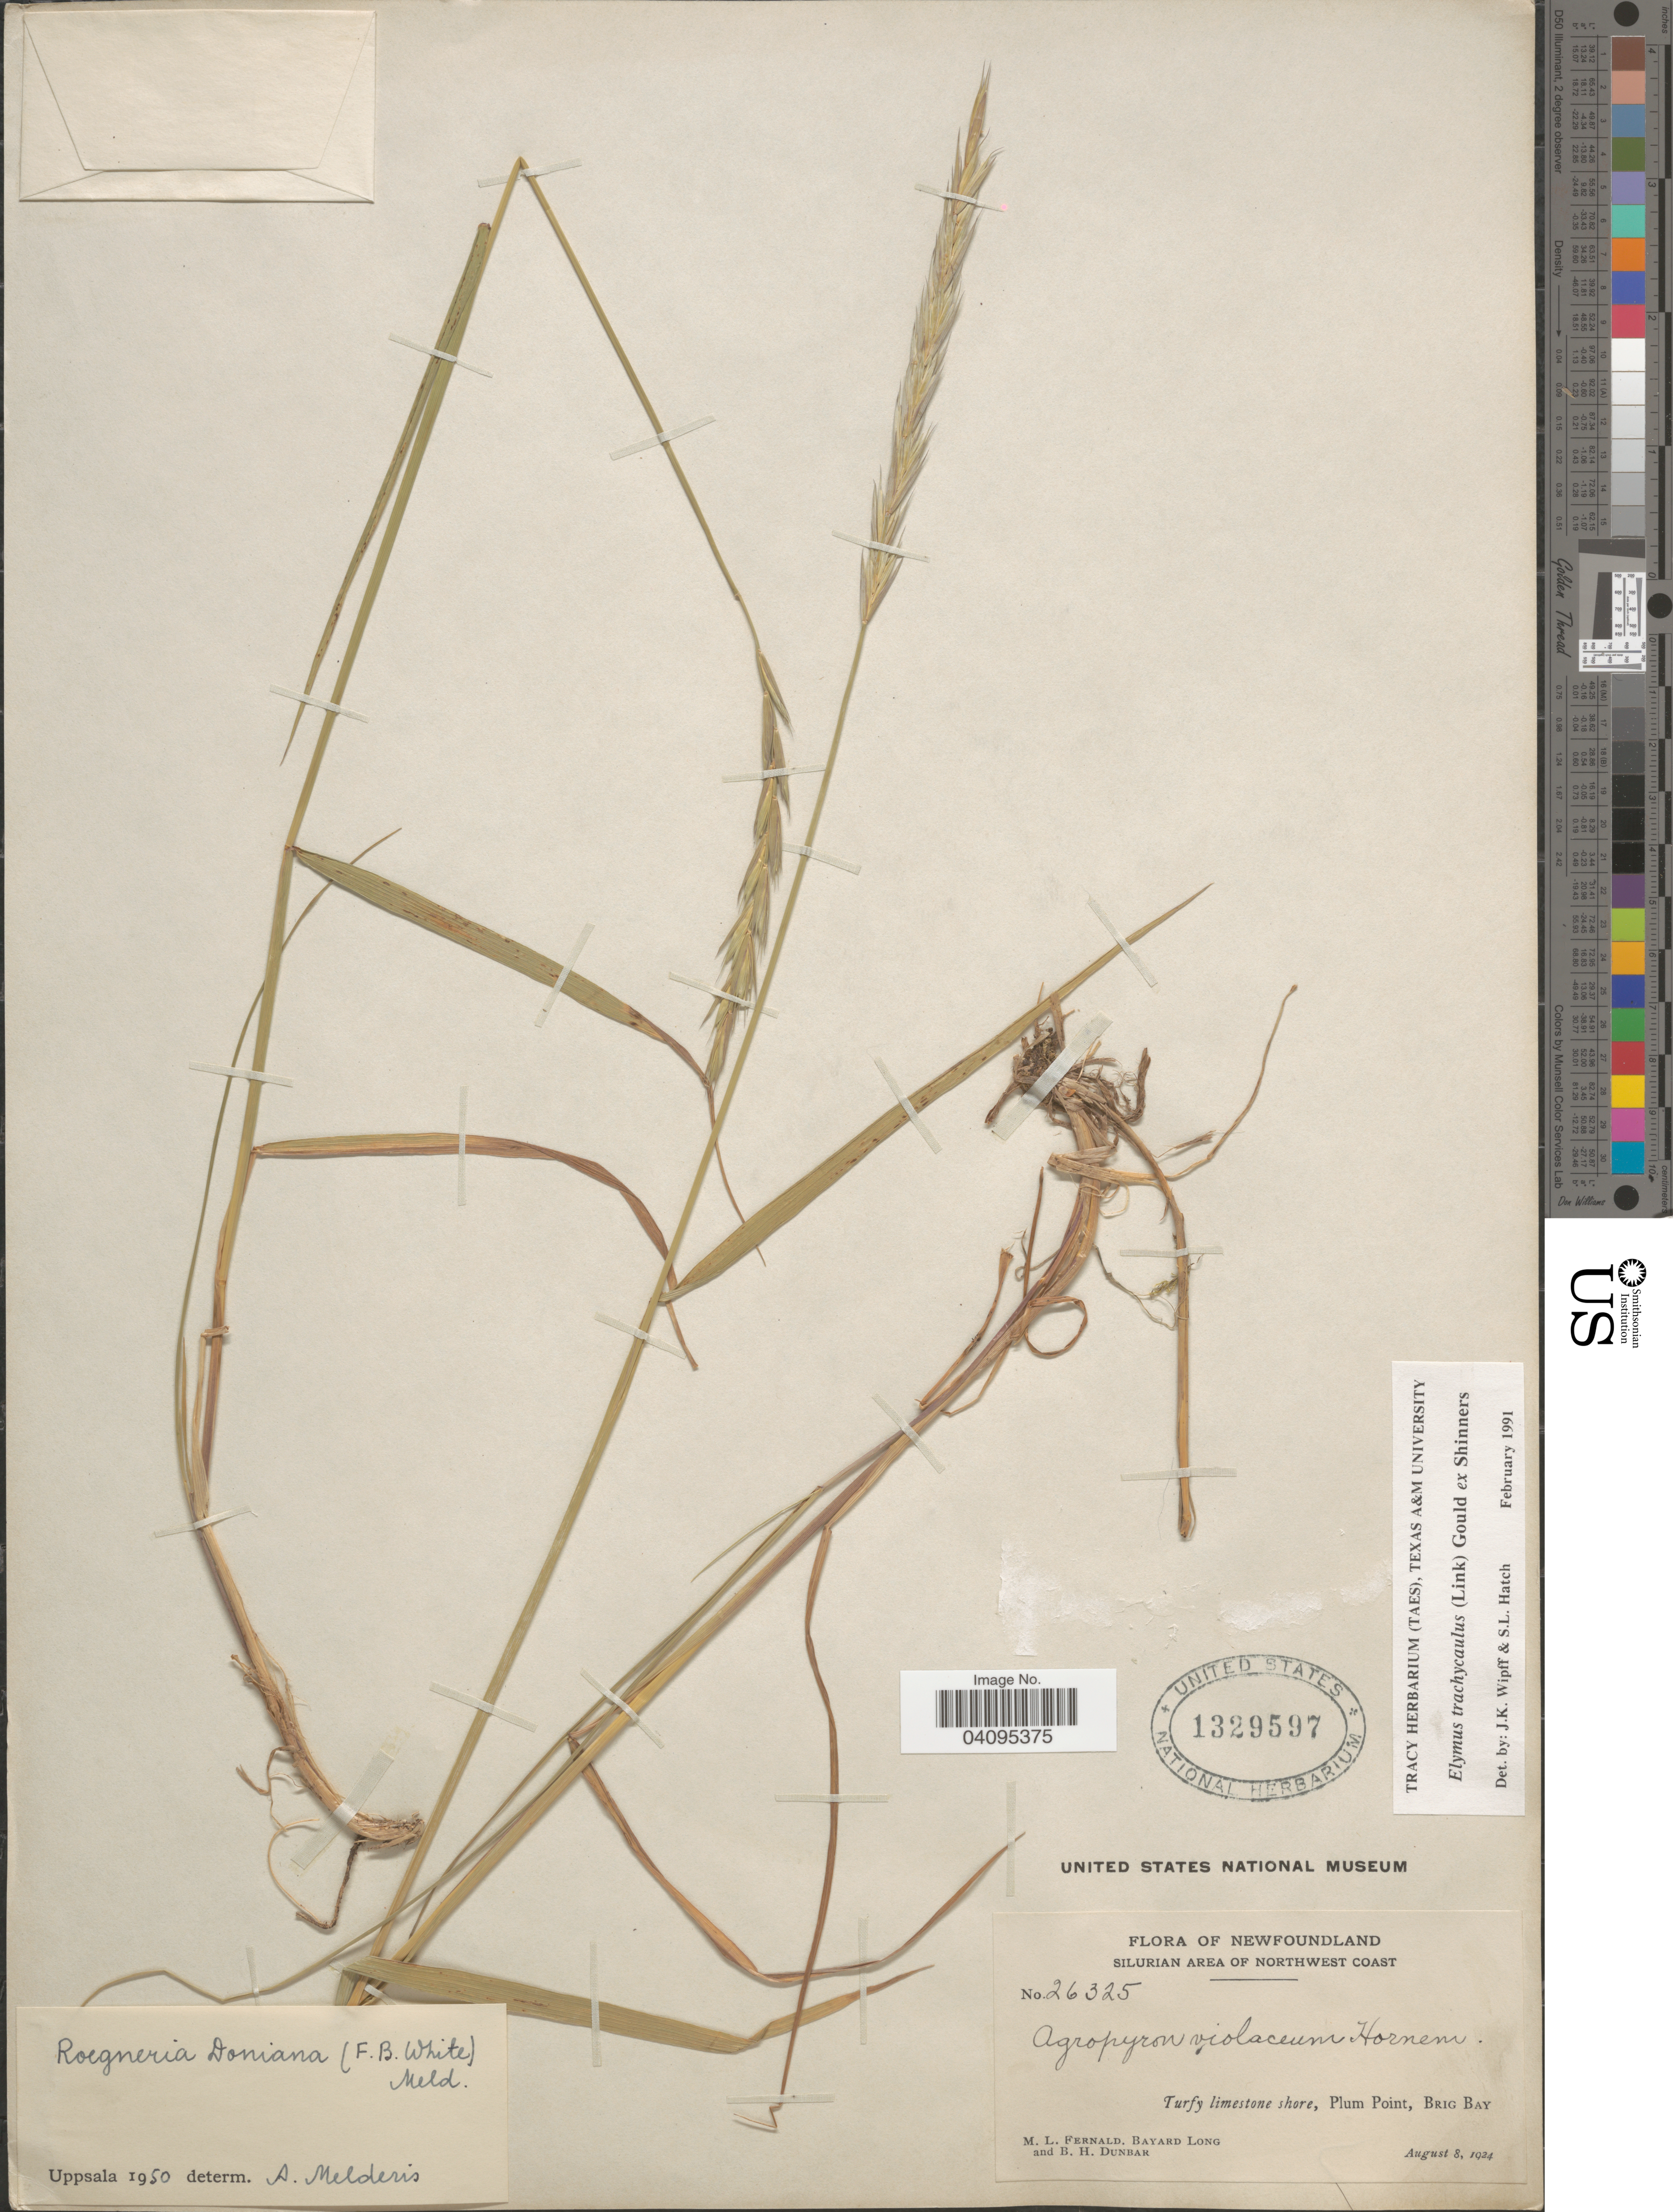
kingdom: Plantae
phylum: Tracheophyta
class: Liliopsida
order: Poales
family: Poaceae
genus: Elymus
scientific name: Elymus trachycaulus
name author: (Link) Gould ex Shinners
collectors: M. L. Fernald, B. Long & B. Dunbar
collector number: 26325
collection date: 1924-08-08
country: Canada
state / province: Newfoundland and Labrador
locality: Silurian Area of Northwest Coast. Turfy limestone shore, Plum Point, Brig Bay.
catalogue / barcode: US 1329597